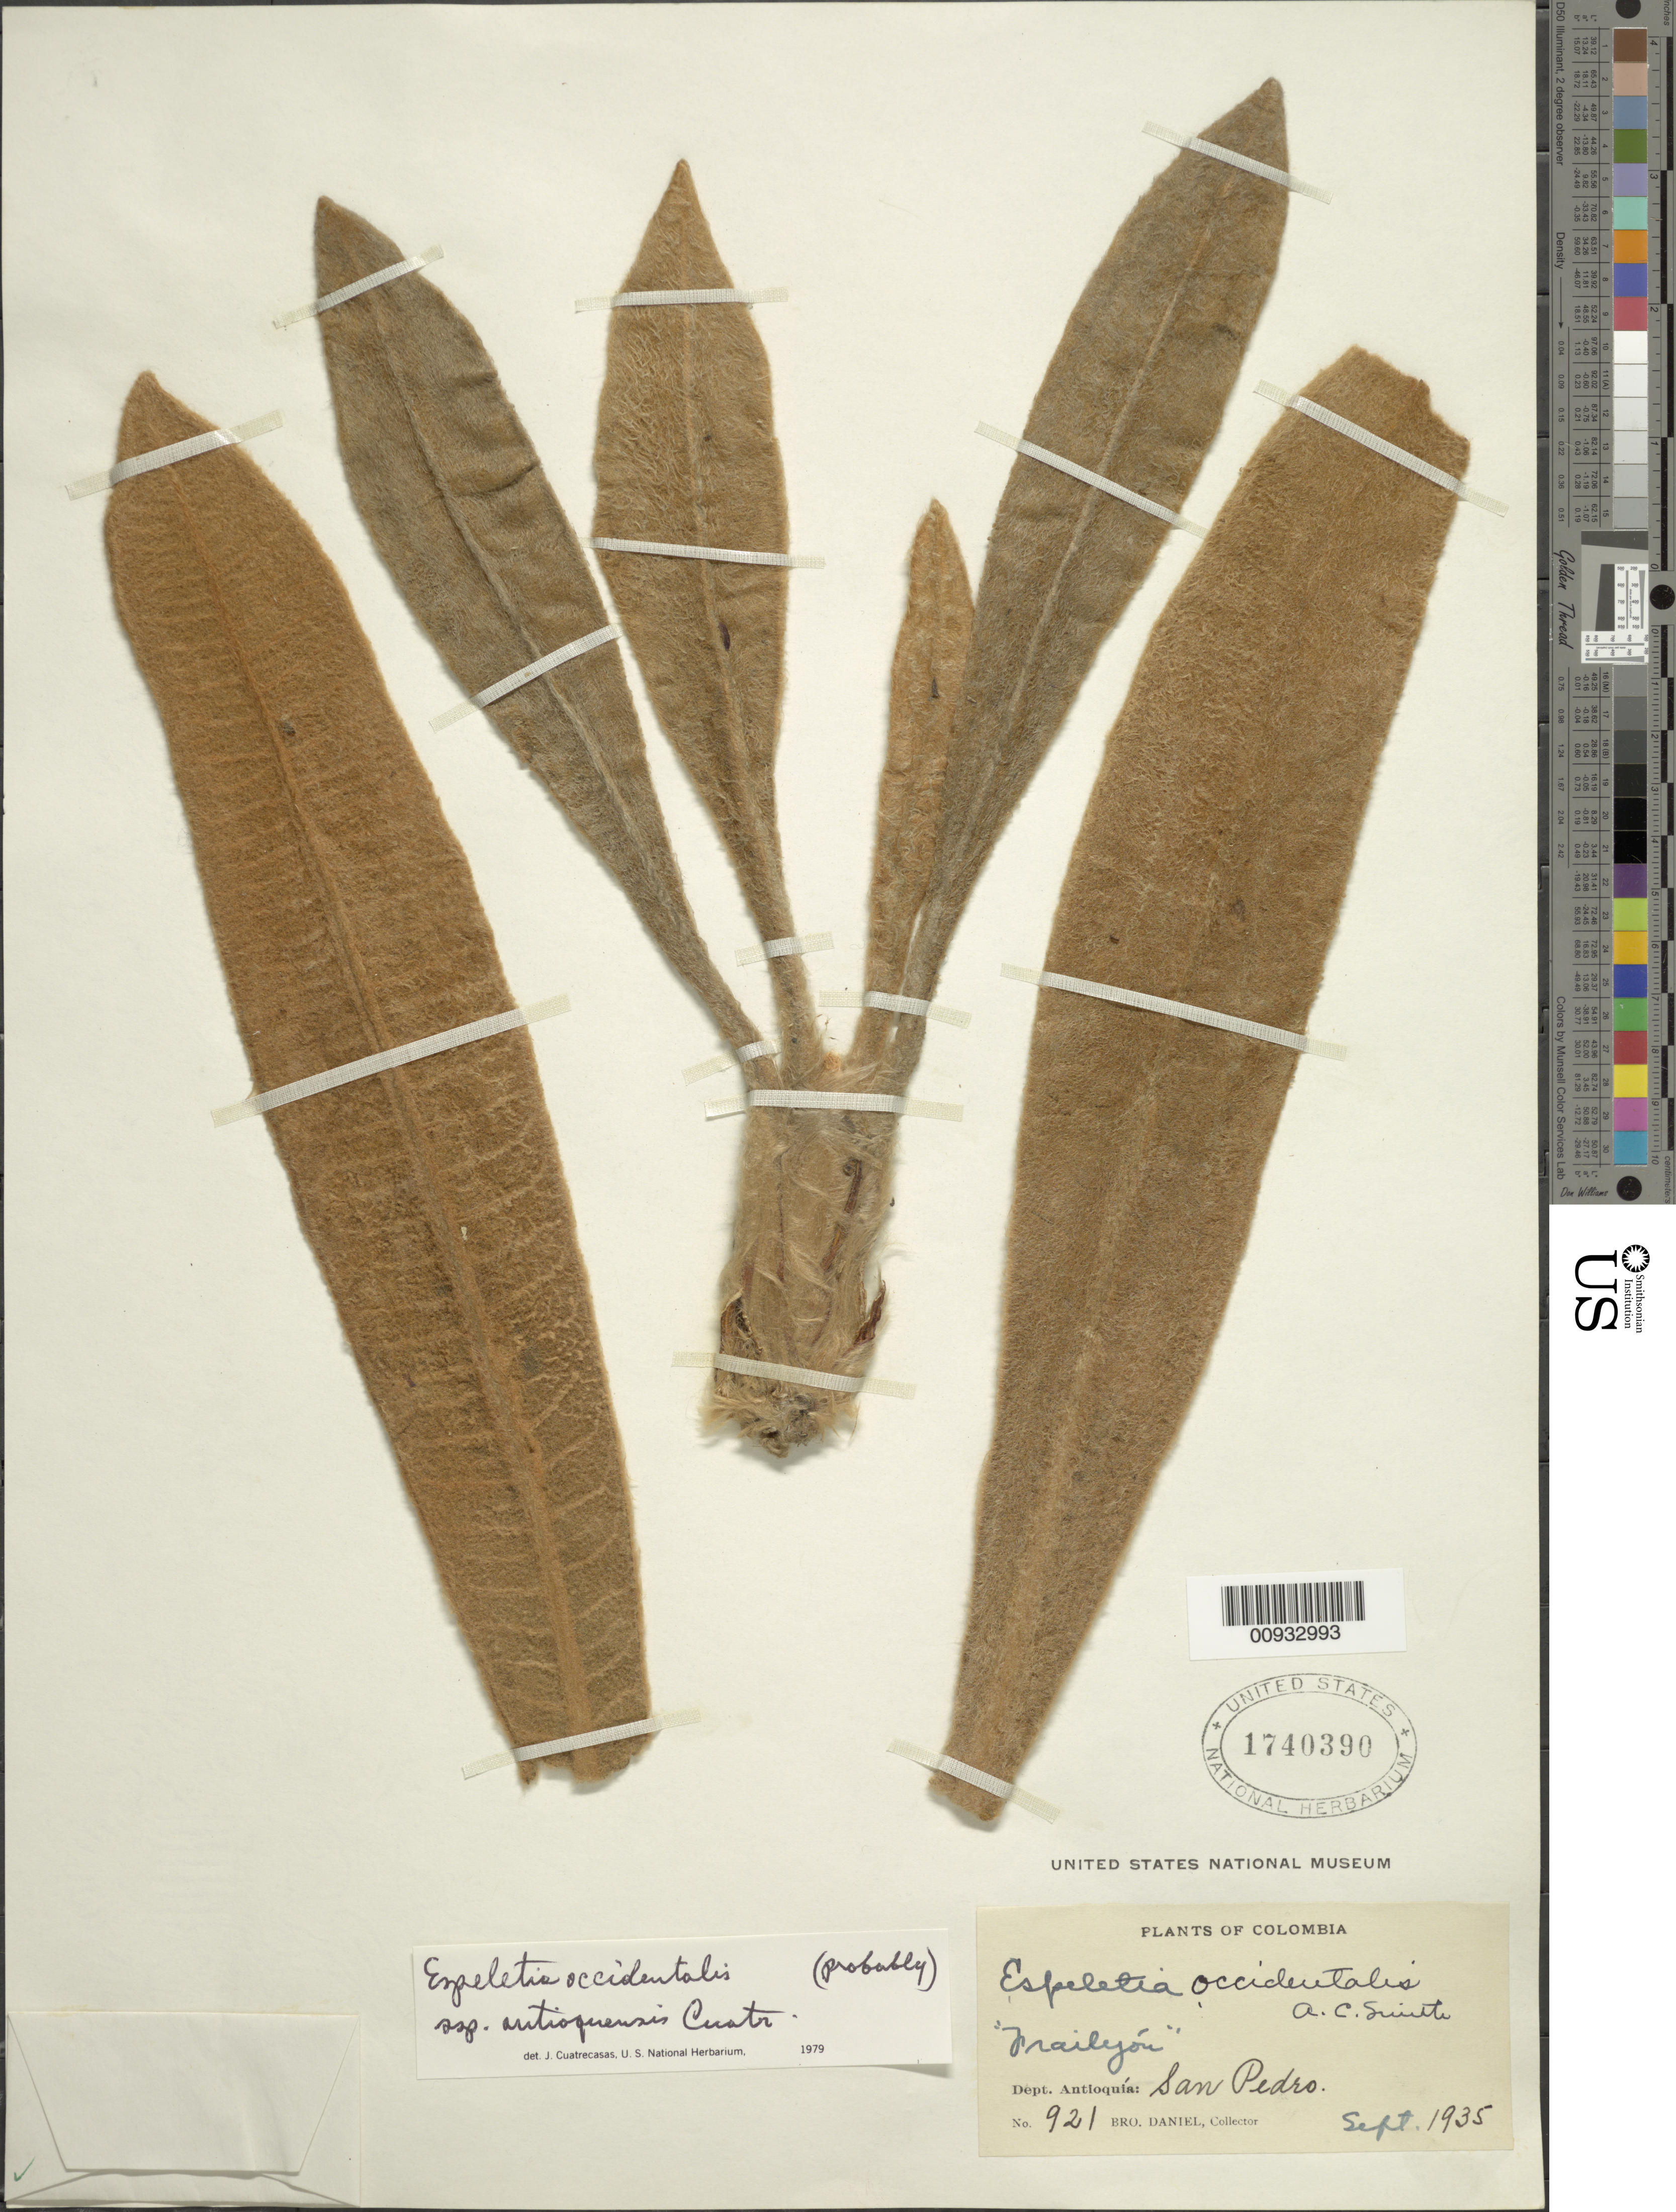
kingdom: Plantae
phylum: Tracheophyta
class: Magnoliopsida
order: Asterales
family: Asteraceae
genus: Espeletia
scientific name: Espeletia occidentalis var. antioquensis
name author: Cuatrec.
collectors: Bro. Daniel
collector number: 921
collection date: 1935-09-01/1935-09-30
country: Colombia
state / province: Antioquia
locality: San Pedro.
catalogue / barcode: US 1740390